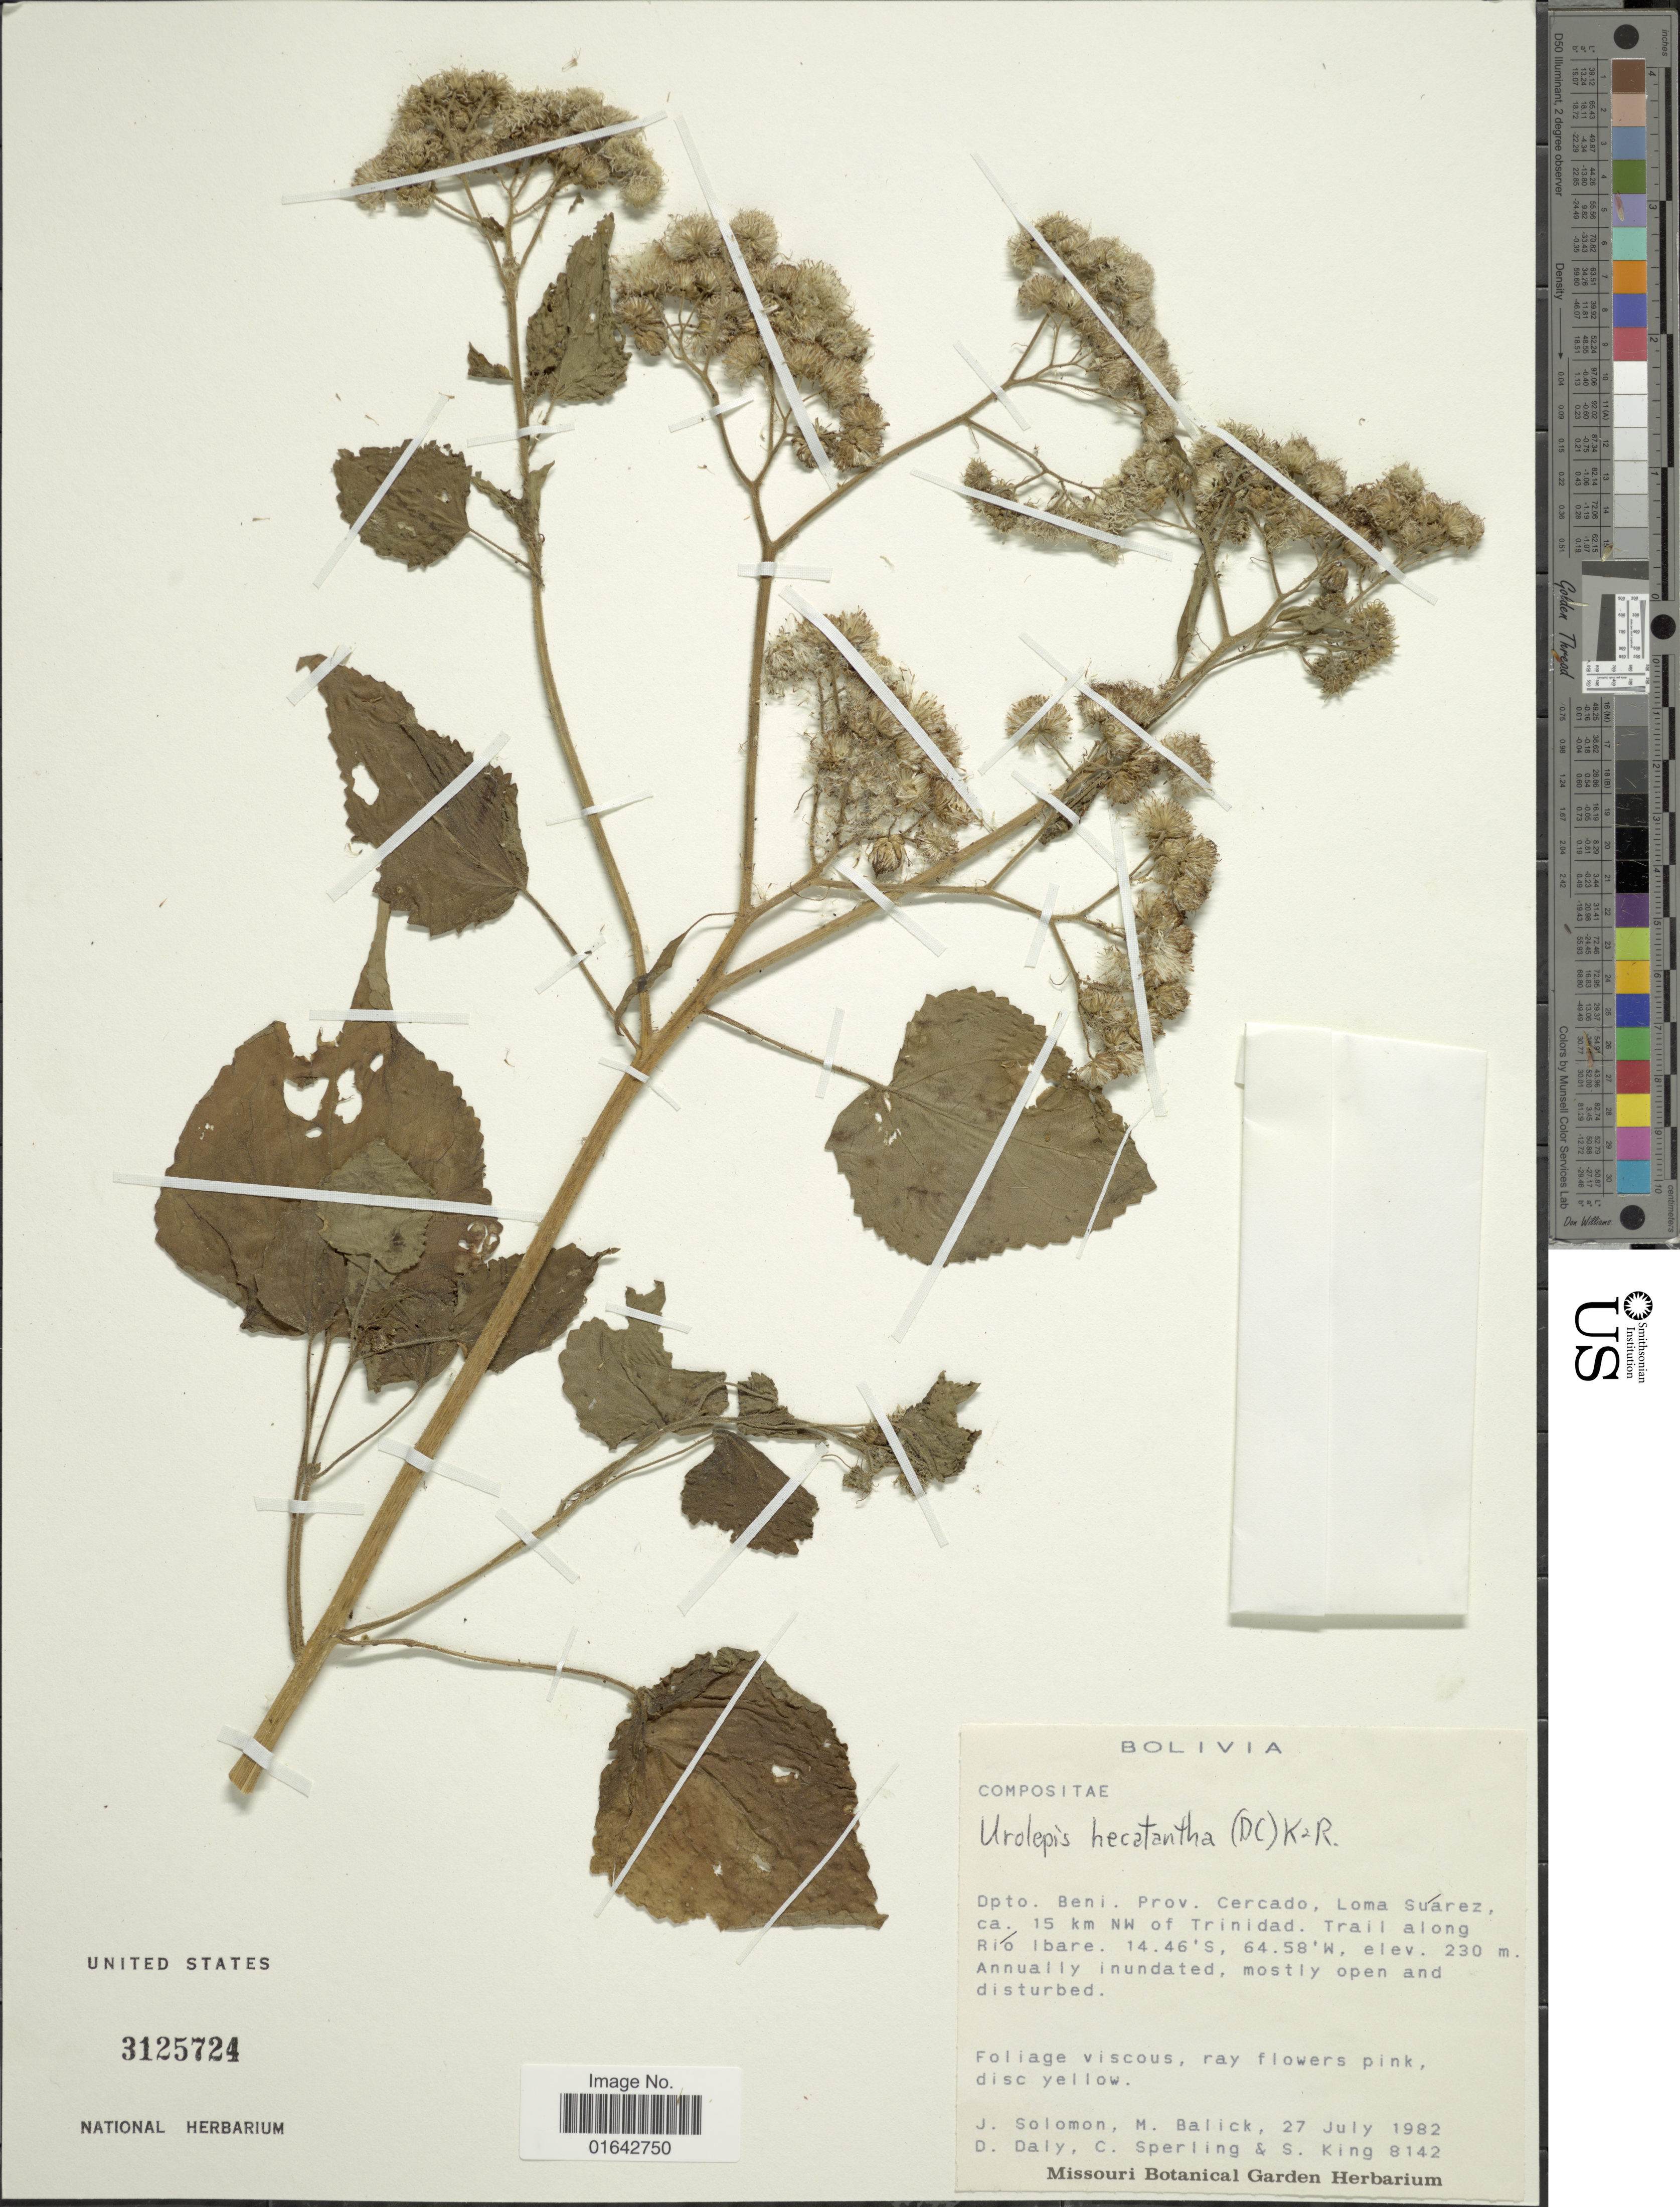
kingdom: Plantae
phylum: Tracheophyta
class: Magnoliopsida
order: Asterales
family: Asteraceae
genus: Urolepis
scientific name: Urolepis hecatantha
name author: (DC.) R.M. King & H. Rob.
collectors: J. Solomon, M. Balick, D. C. Daly, C. Sperling & S. King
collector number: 8142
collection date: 1982-07-27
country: Bolivia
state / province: Beni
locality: Dpto. Beni, Prov. Cercado, Loma Suarez, ca. 15 km NW of Trinidad, Trail along Rio Ibare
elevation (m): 230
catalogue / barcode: US 3125724